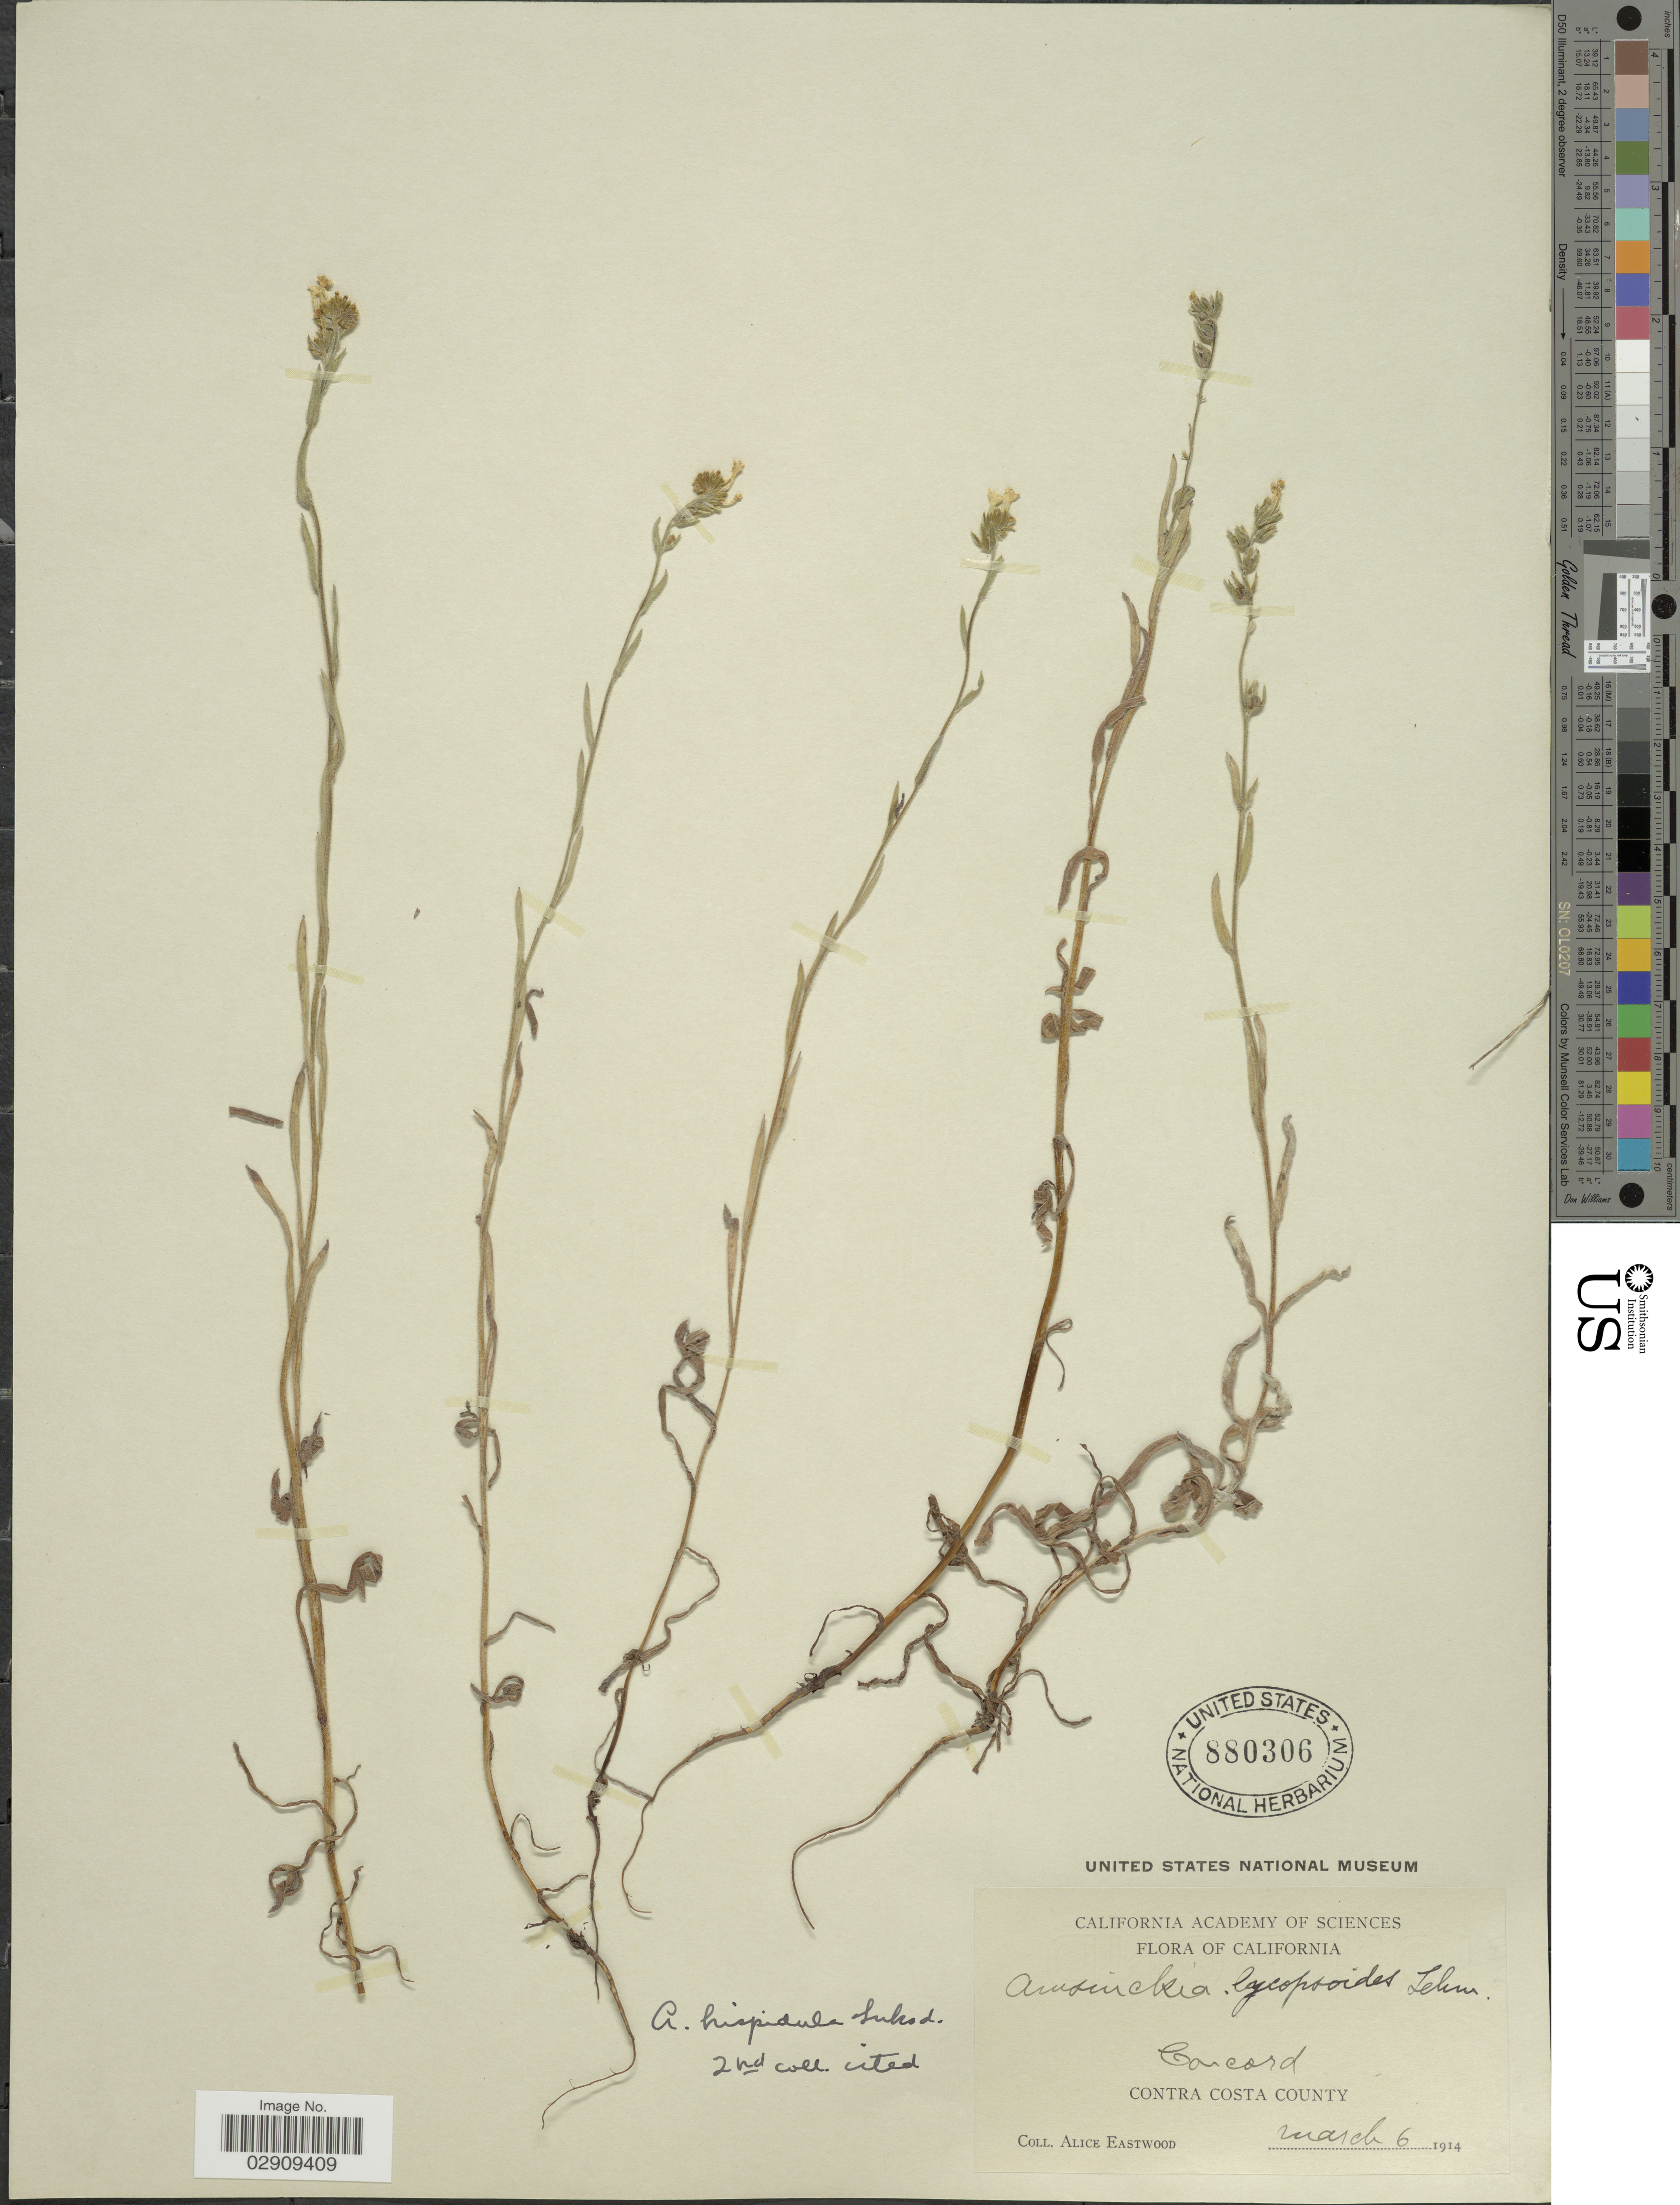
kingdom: Plantae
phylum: Tracheophyta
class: Magnoliopsida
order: Boraginales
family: Boraginaceae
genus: Amsinckia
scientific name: Amsinckia menziesii var. intermedia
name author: (Fisch. & C.A. Mey.) Ganders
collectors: A. Eastwood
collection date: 1914-03-06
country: United States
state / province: California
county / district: Contra Costa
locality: Concord. Contra Costa County.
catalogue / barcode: US 880306